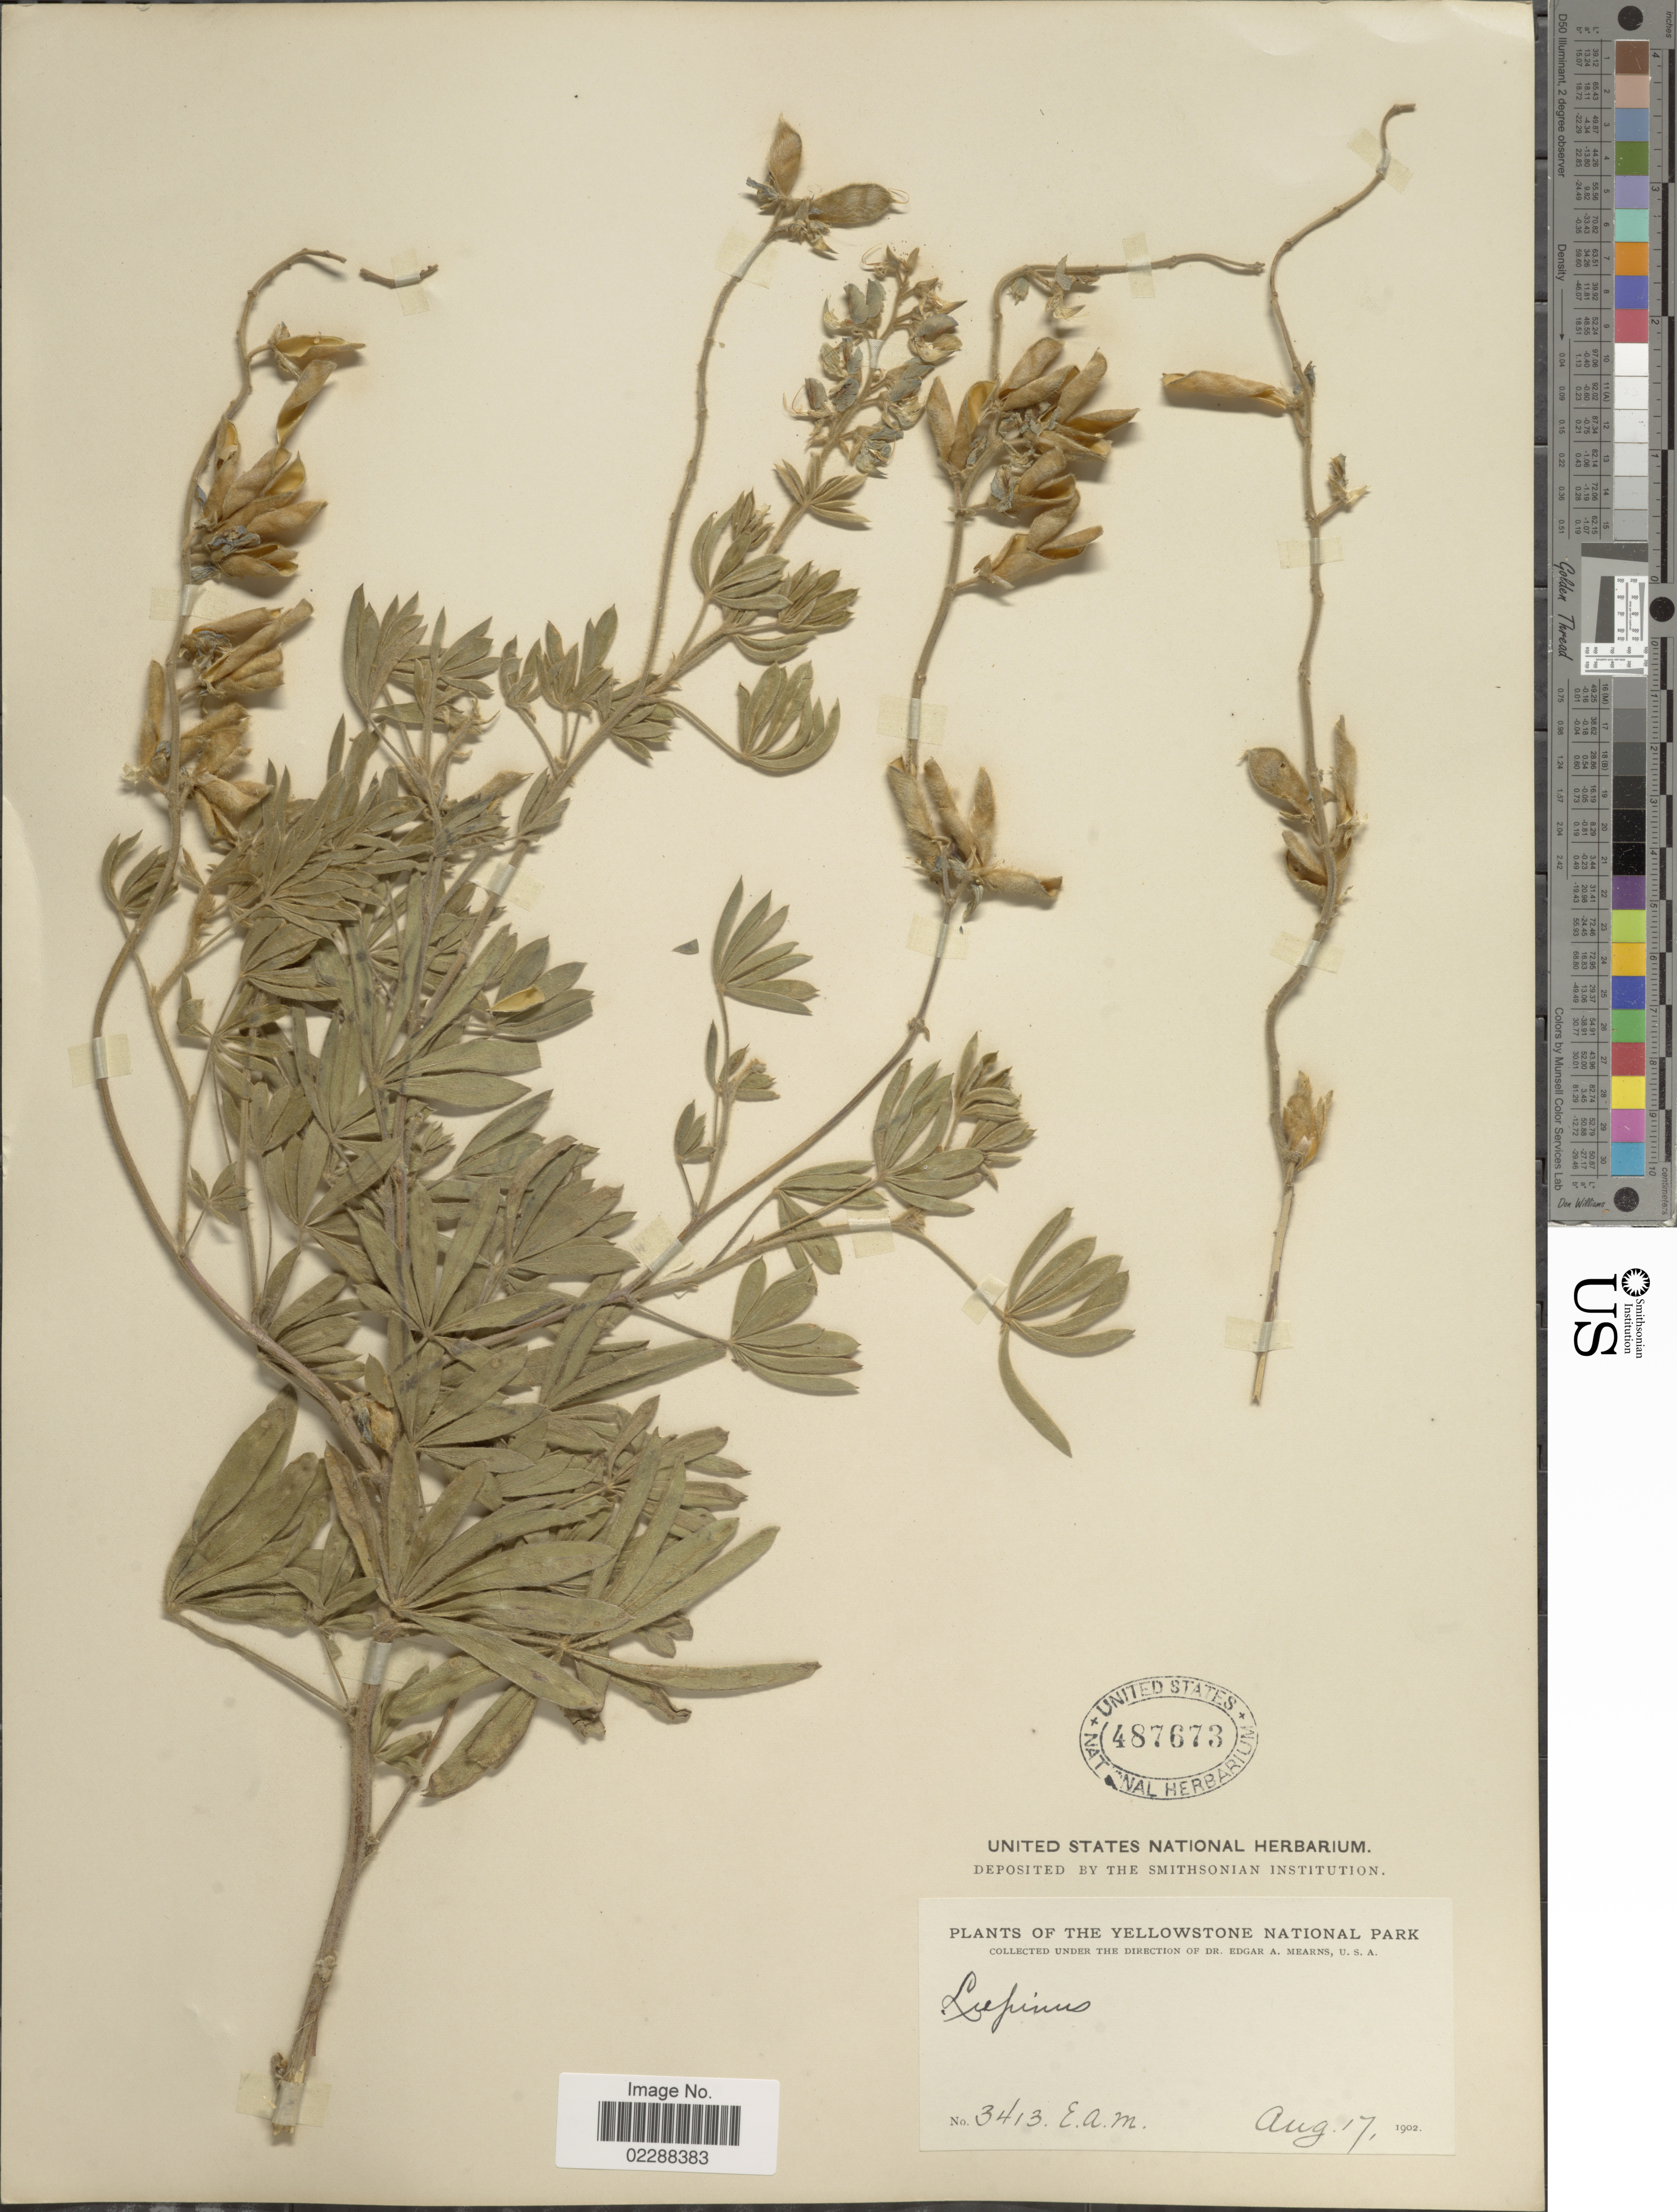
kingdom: Plantae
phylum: Tracheophyta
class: Magnoliopsida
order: Fabales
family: Fabaceae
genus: Lupinus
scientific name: Lupinus sp.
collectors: E. A. Mearns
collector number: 3413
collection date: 1902-08-17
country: United States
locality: The Yellowstone National Park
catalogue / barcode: US 487673